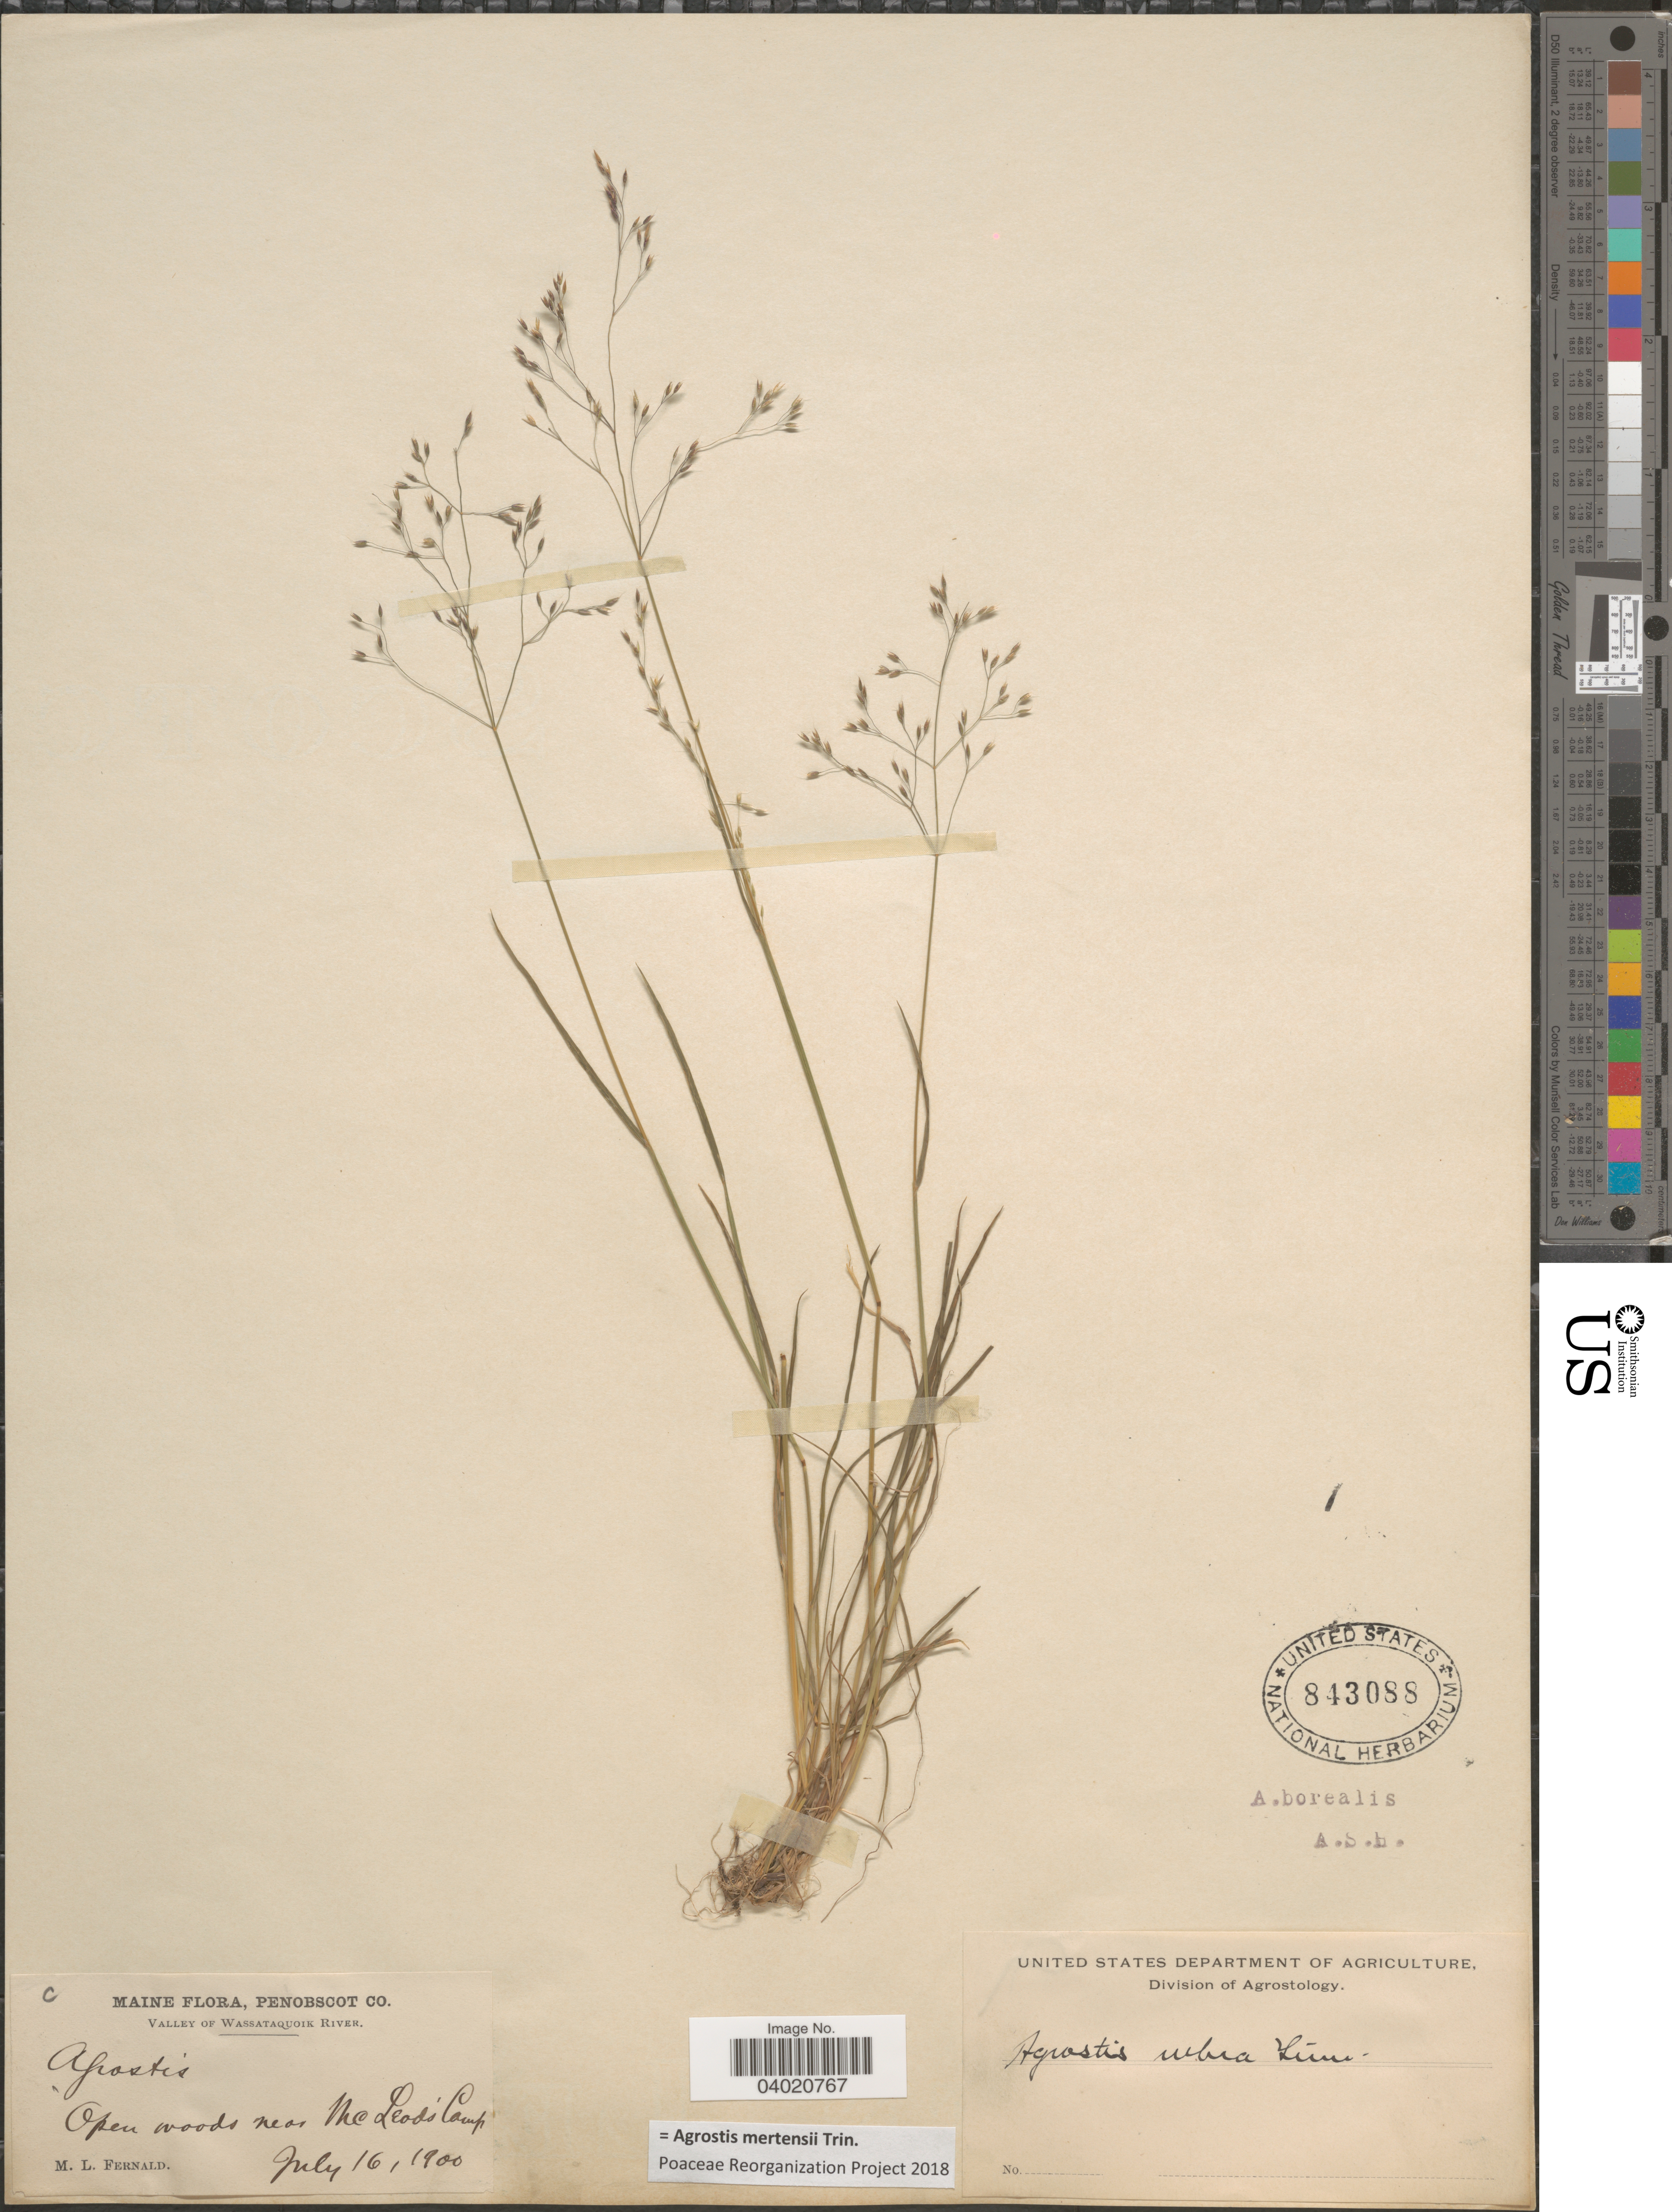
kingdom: Plantae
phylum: Tracheophyta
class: Liliopsida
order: Poales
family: Poaceae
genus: Agrostis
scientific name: Agrostis mertensii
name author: Trin.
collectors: M. L. Fernald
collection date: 1900-07-16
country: United States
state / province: Maine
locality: Penobscot Co. Valley of Wassataquoik River. Open woods near McLeod's Camp.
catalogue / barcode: US 843088